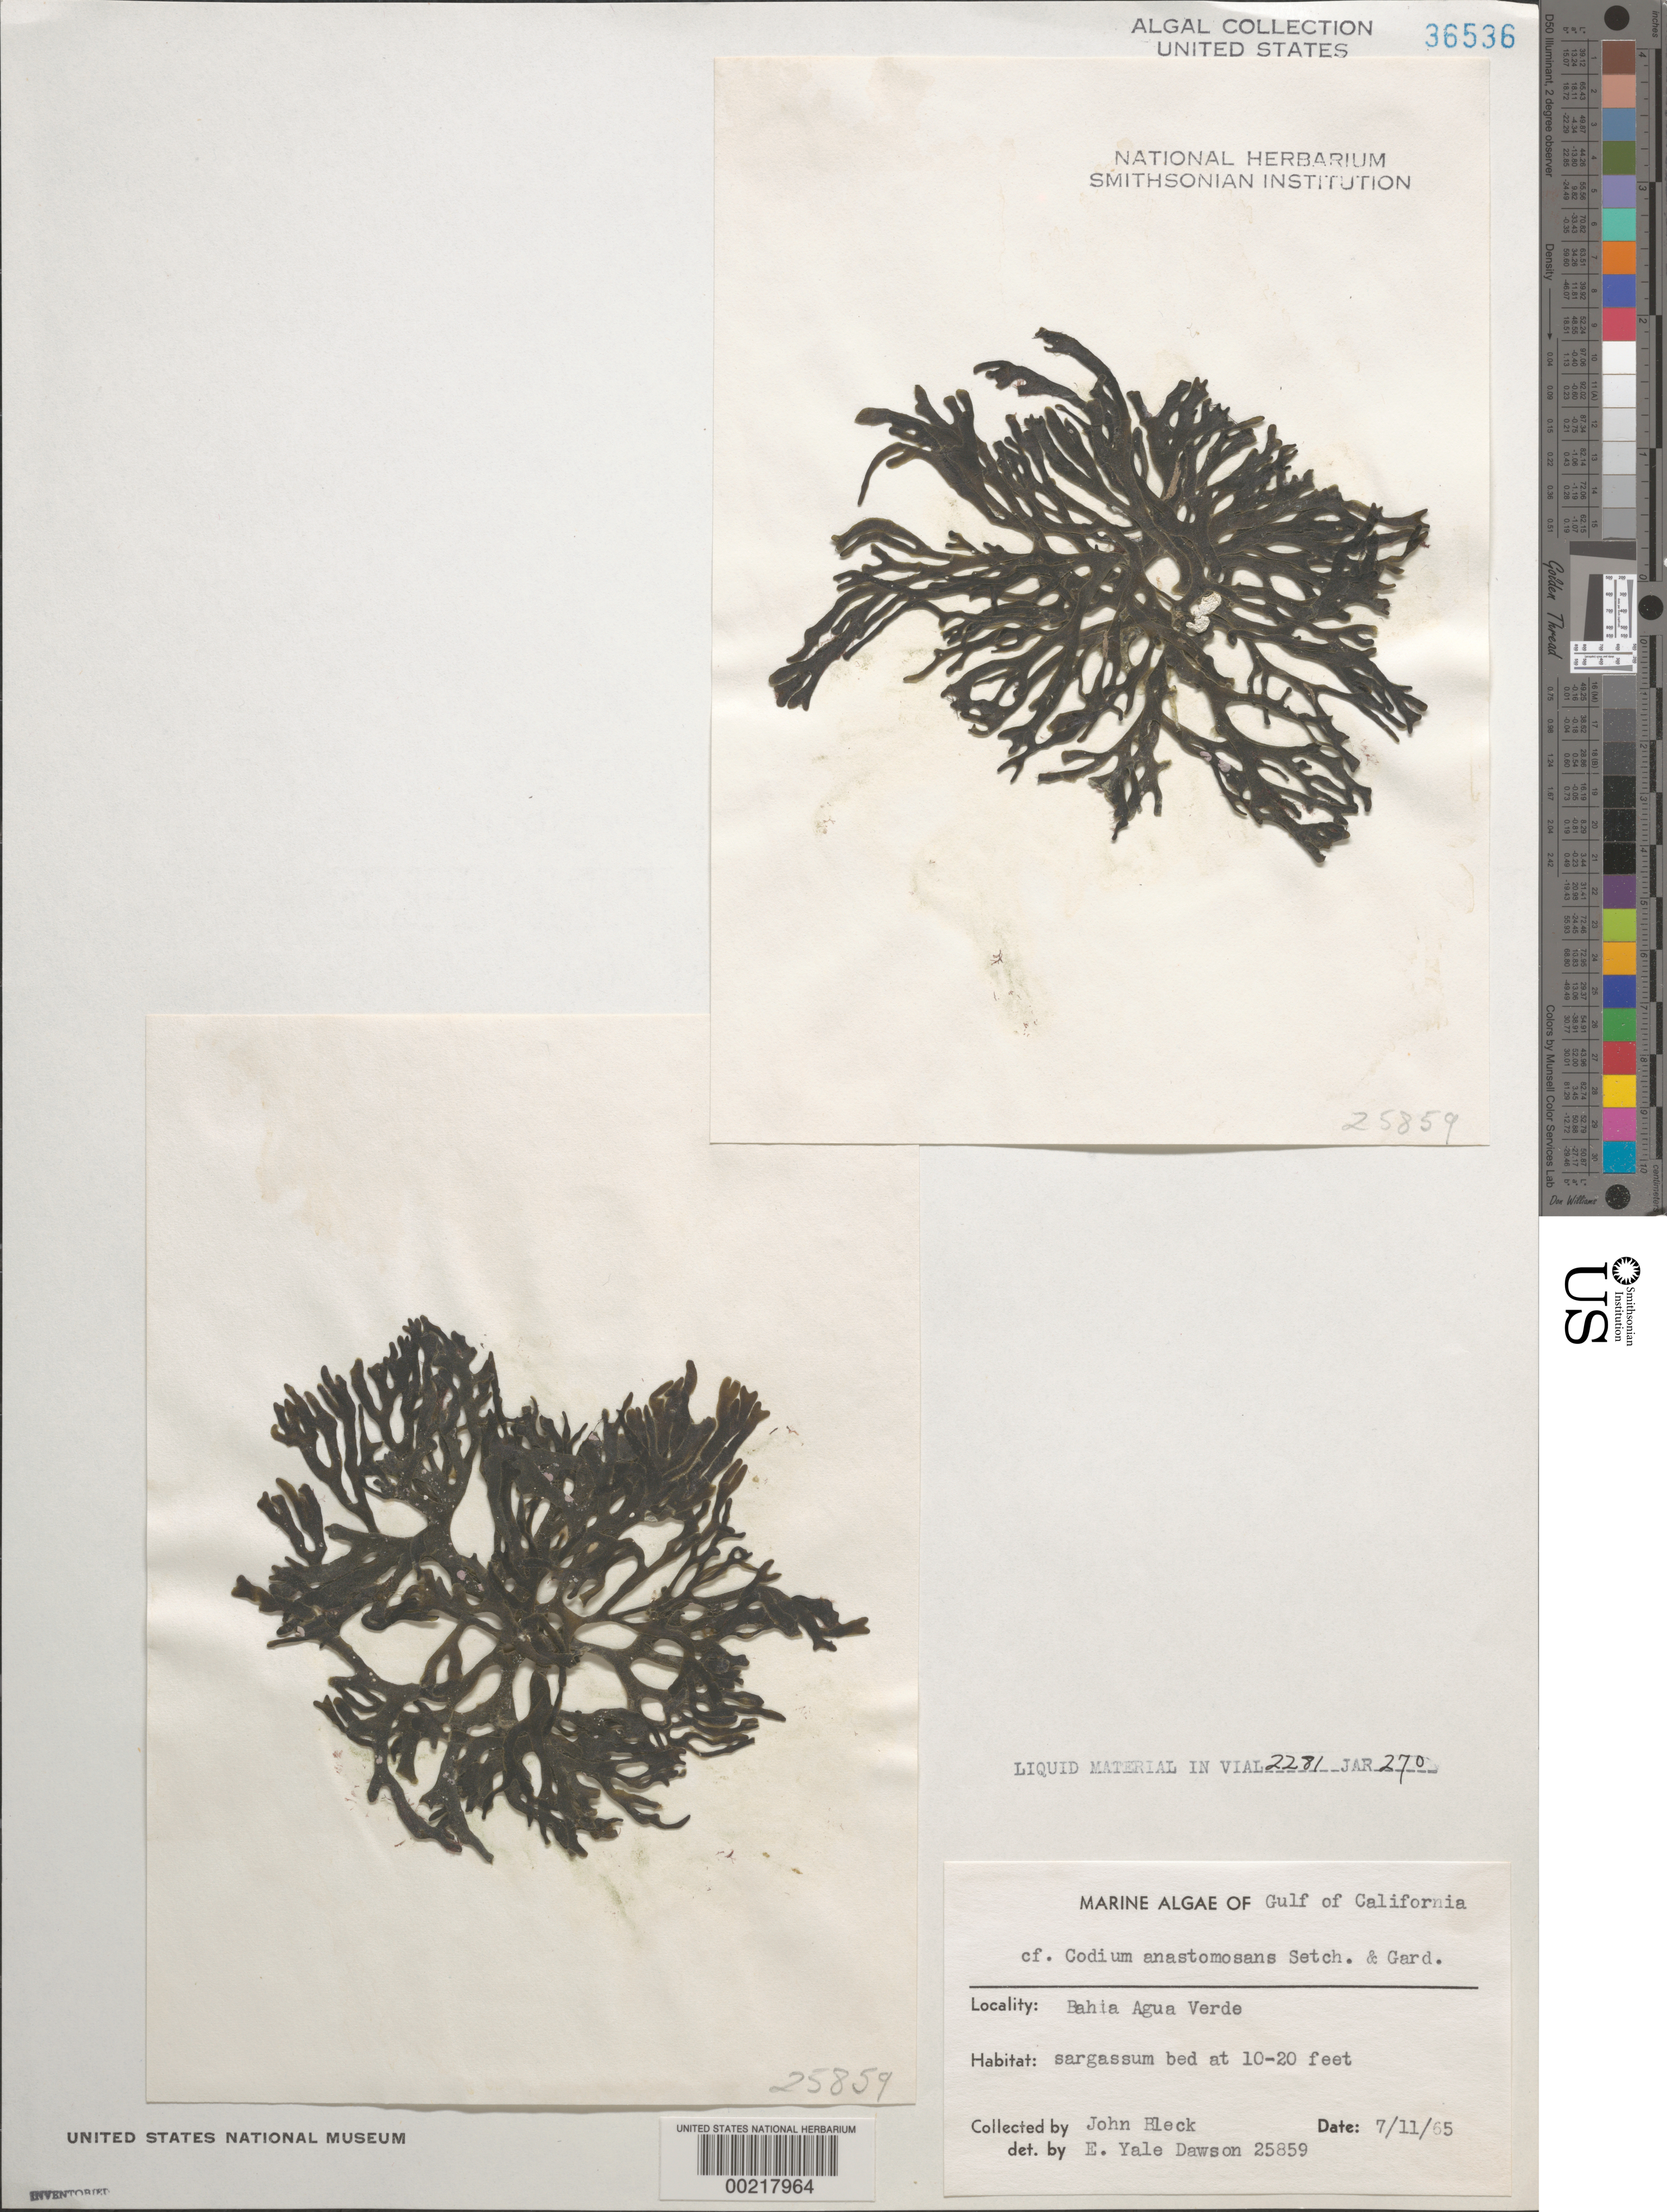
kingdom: Plantae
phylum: Chlorophyta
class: Ulvophyceae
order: Bryopsidales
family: Codiaceae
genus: Codium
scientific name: Codium brandegeei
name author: Setch. & N.L. Gardner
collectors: J. Bleck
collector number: EYD 25859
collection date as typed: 11 Jul 1965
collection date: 1965-07-11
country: Mexico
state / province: Baja California Sur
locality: Bahia Agua Verde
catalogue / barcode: US 36536